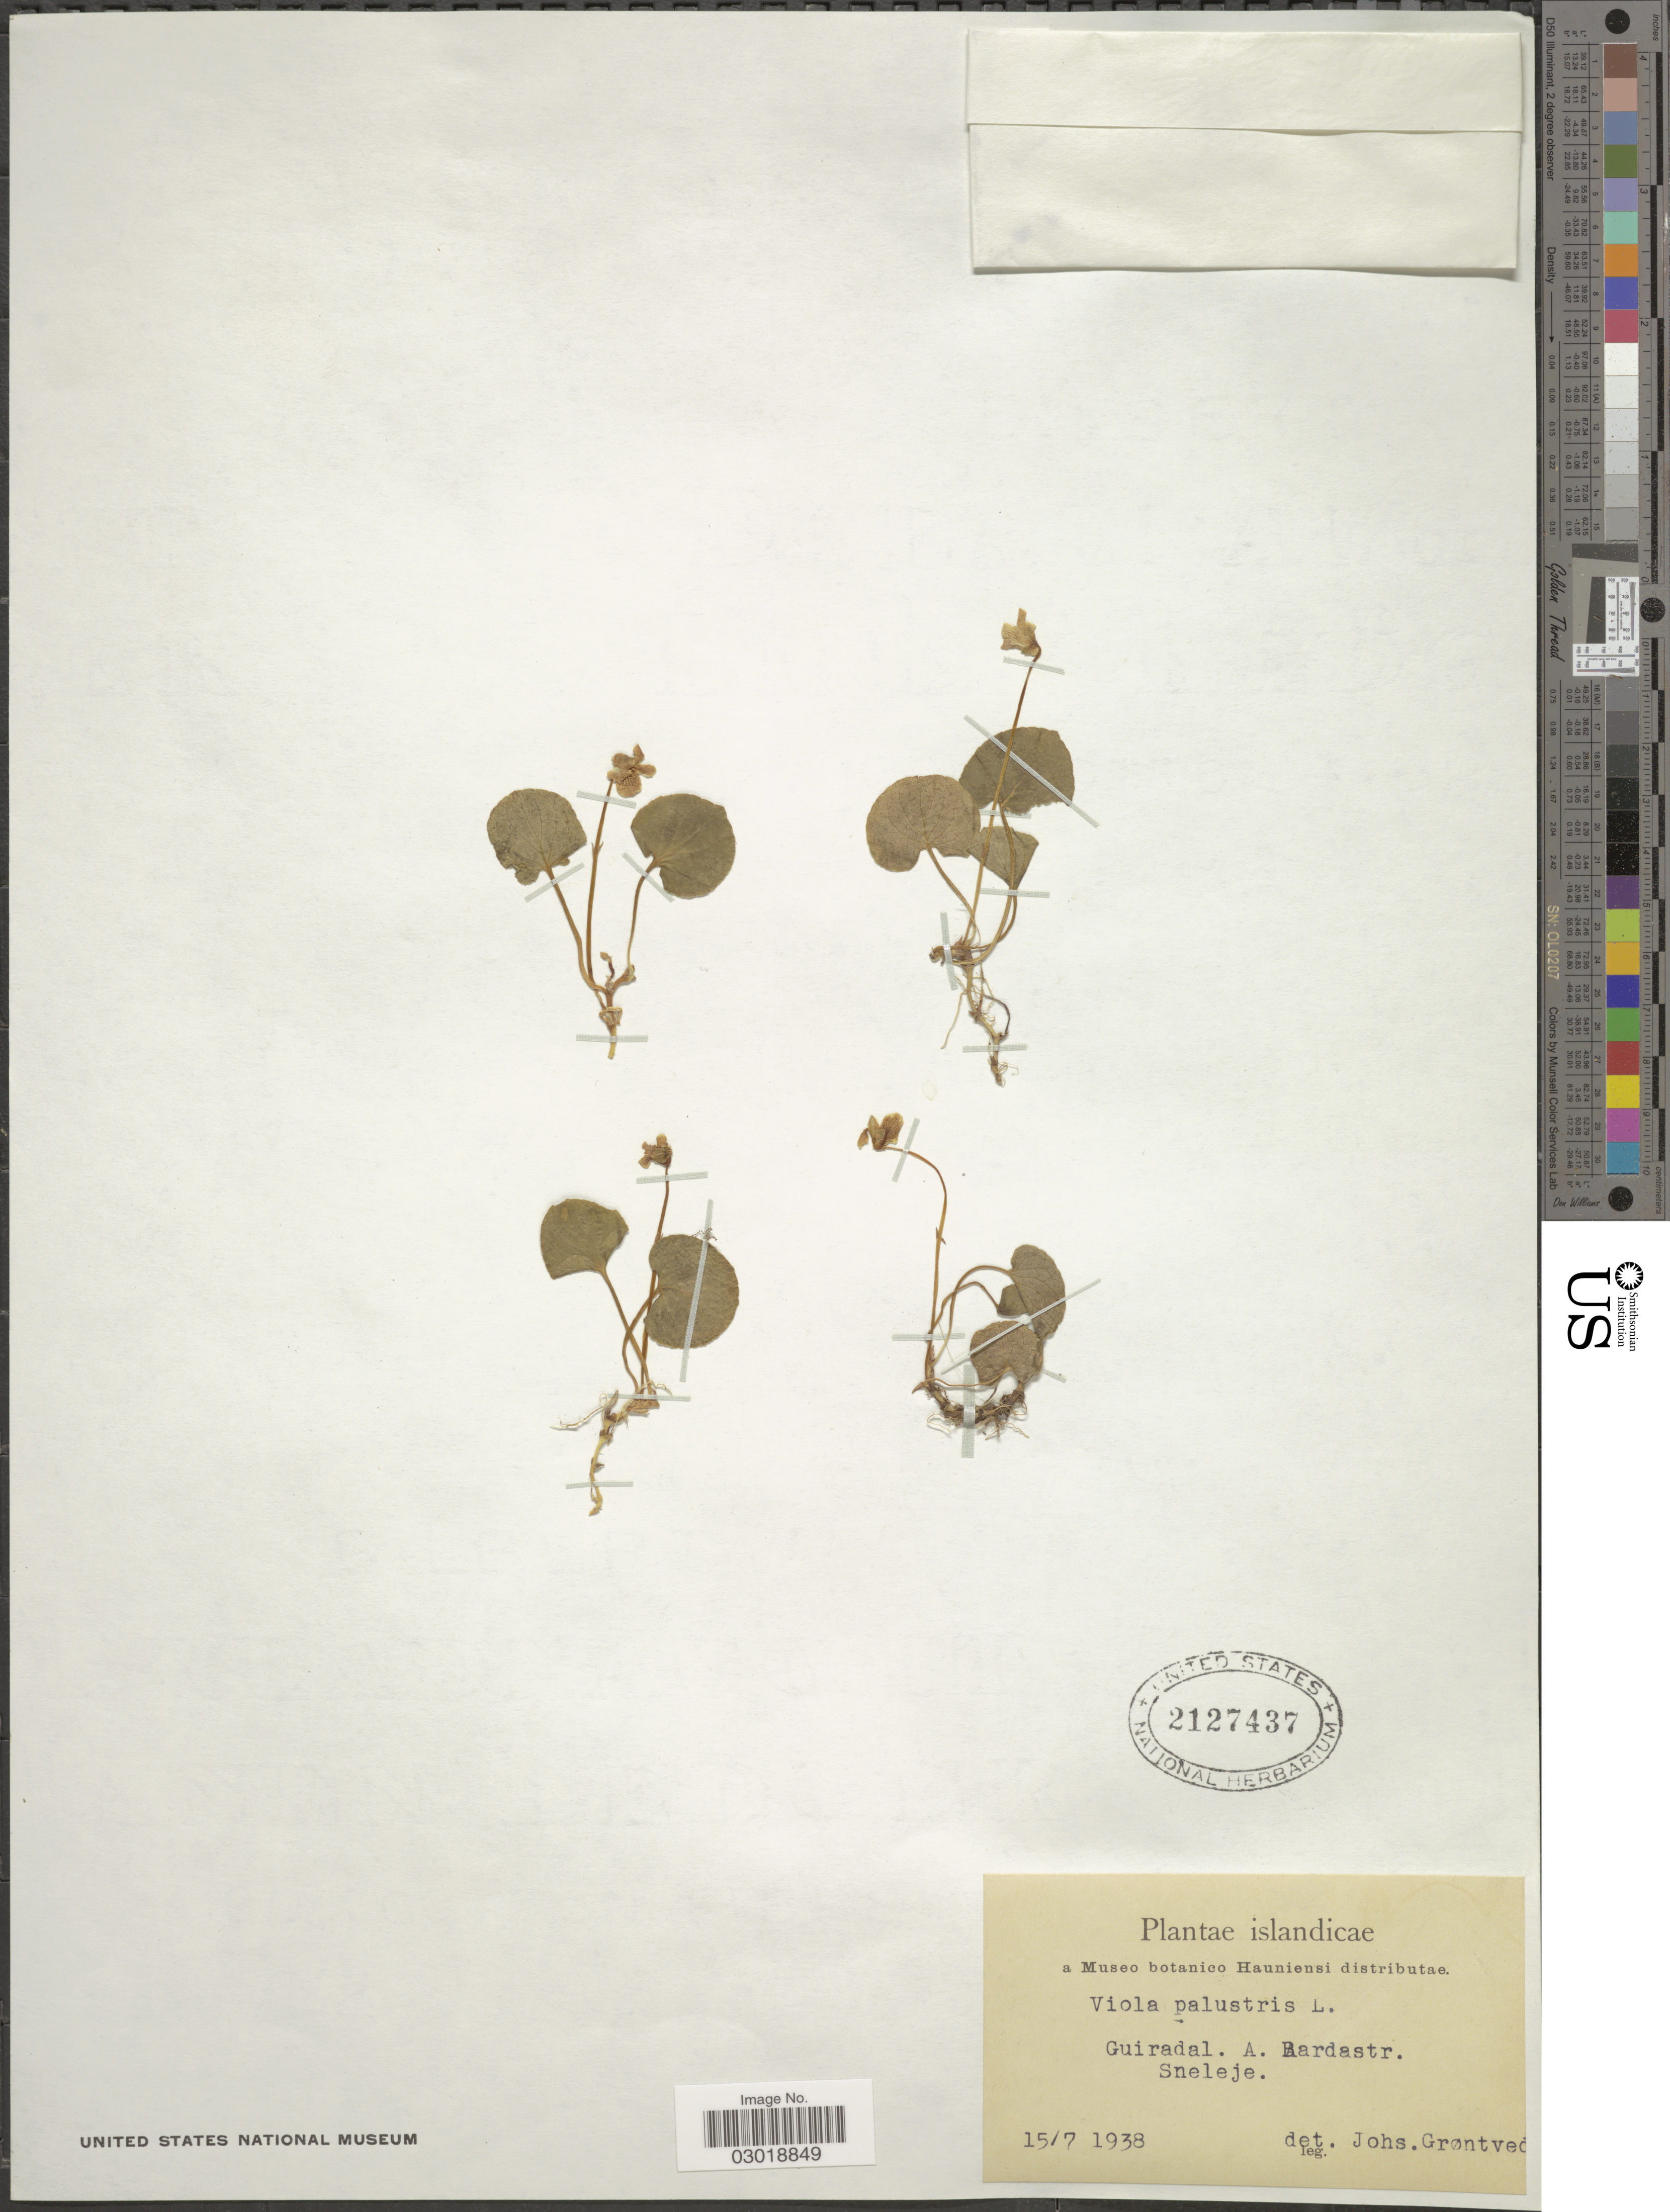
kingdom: Plantae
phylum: Tracheophyta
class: Magnoliopsida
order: Malpighiales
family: Violaceae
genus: Viola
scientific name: Viola palustris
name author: L.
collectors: J. Grontved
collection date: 1938-07-15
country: Iceland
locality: Islandicae, Guiradal. A. Bardastr. Sneleje.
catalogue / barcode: US 2127437